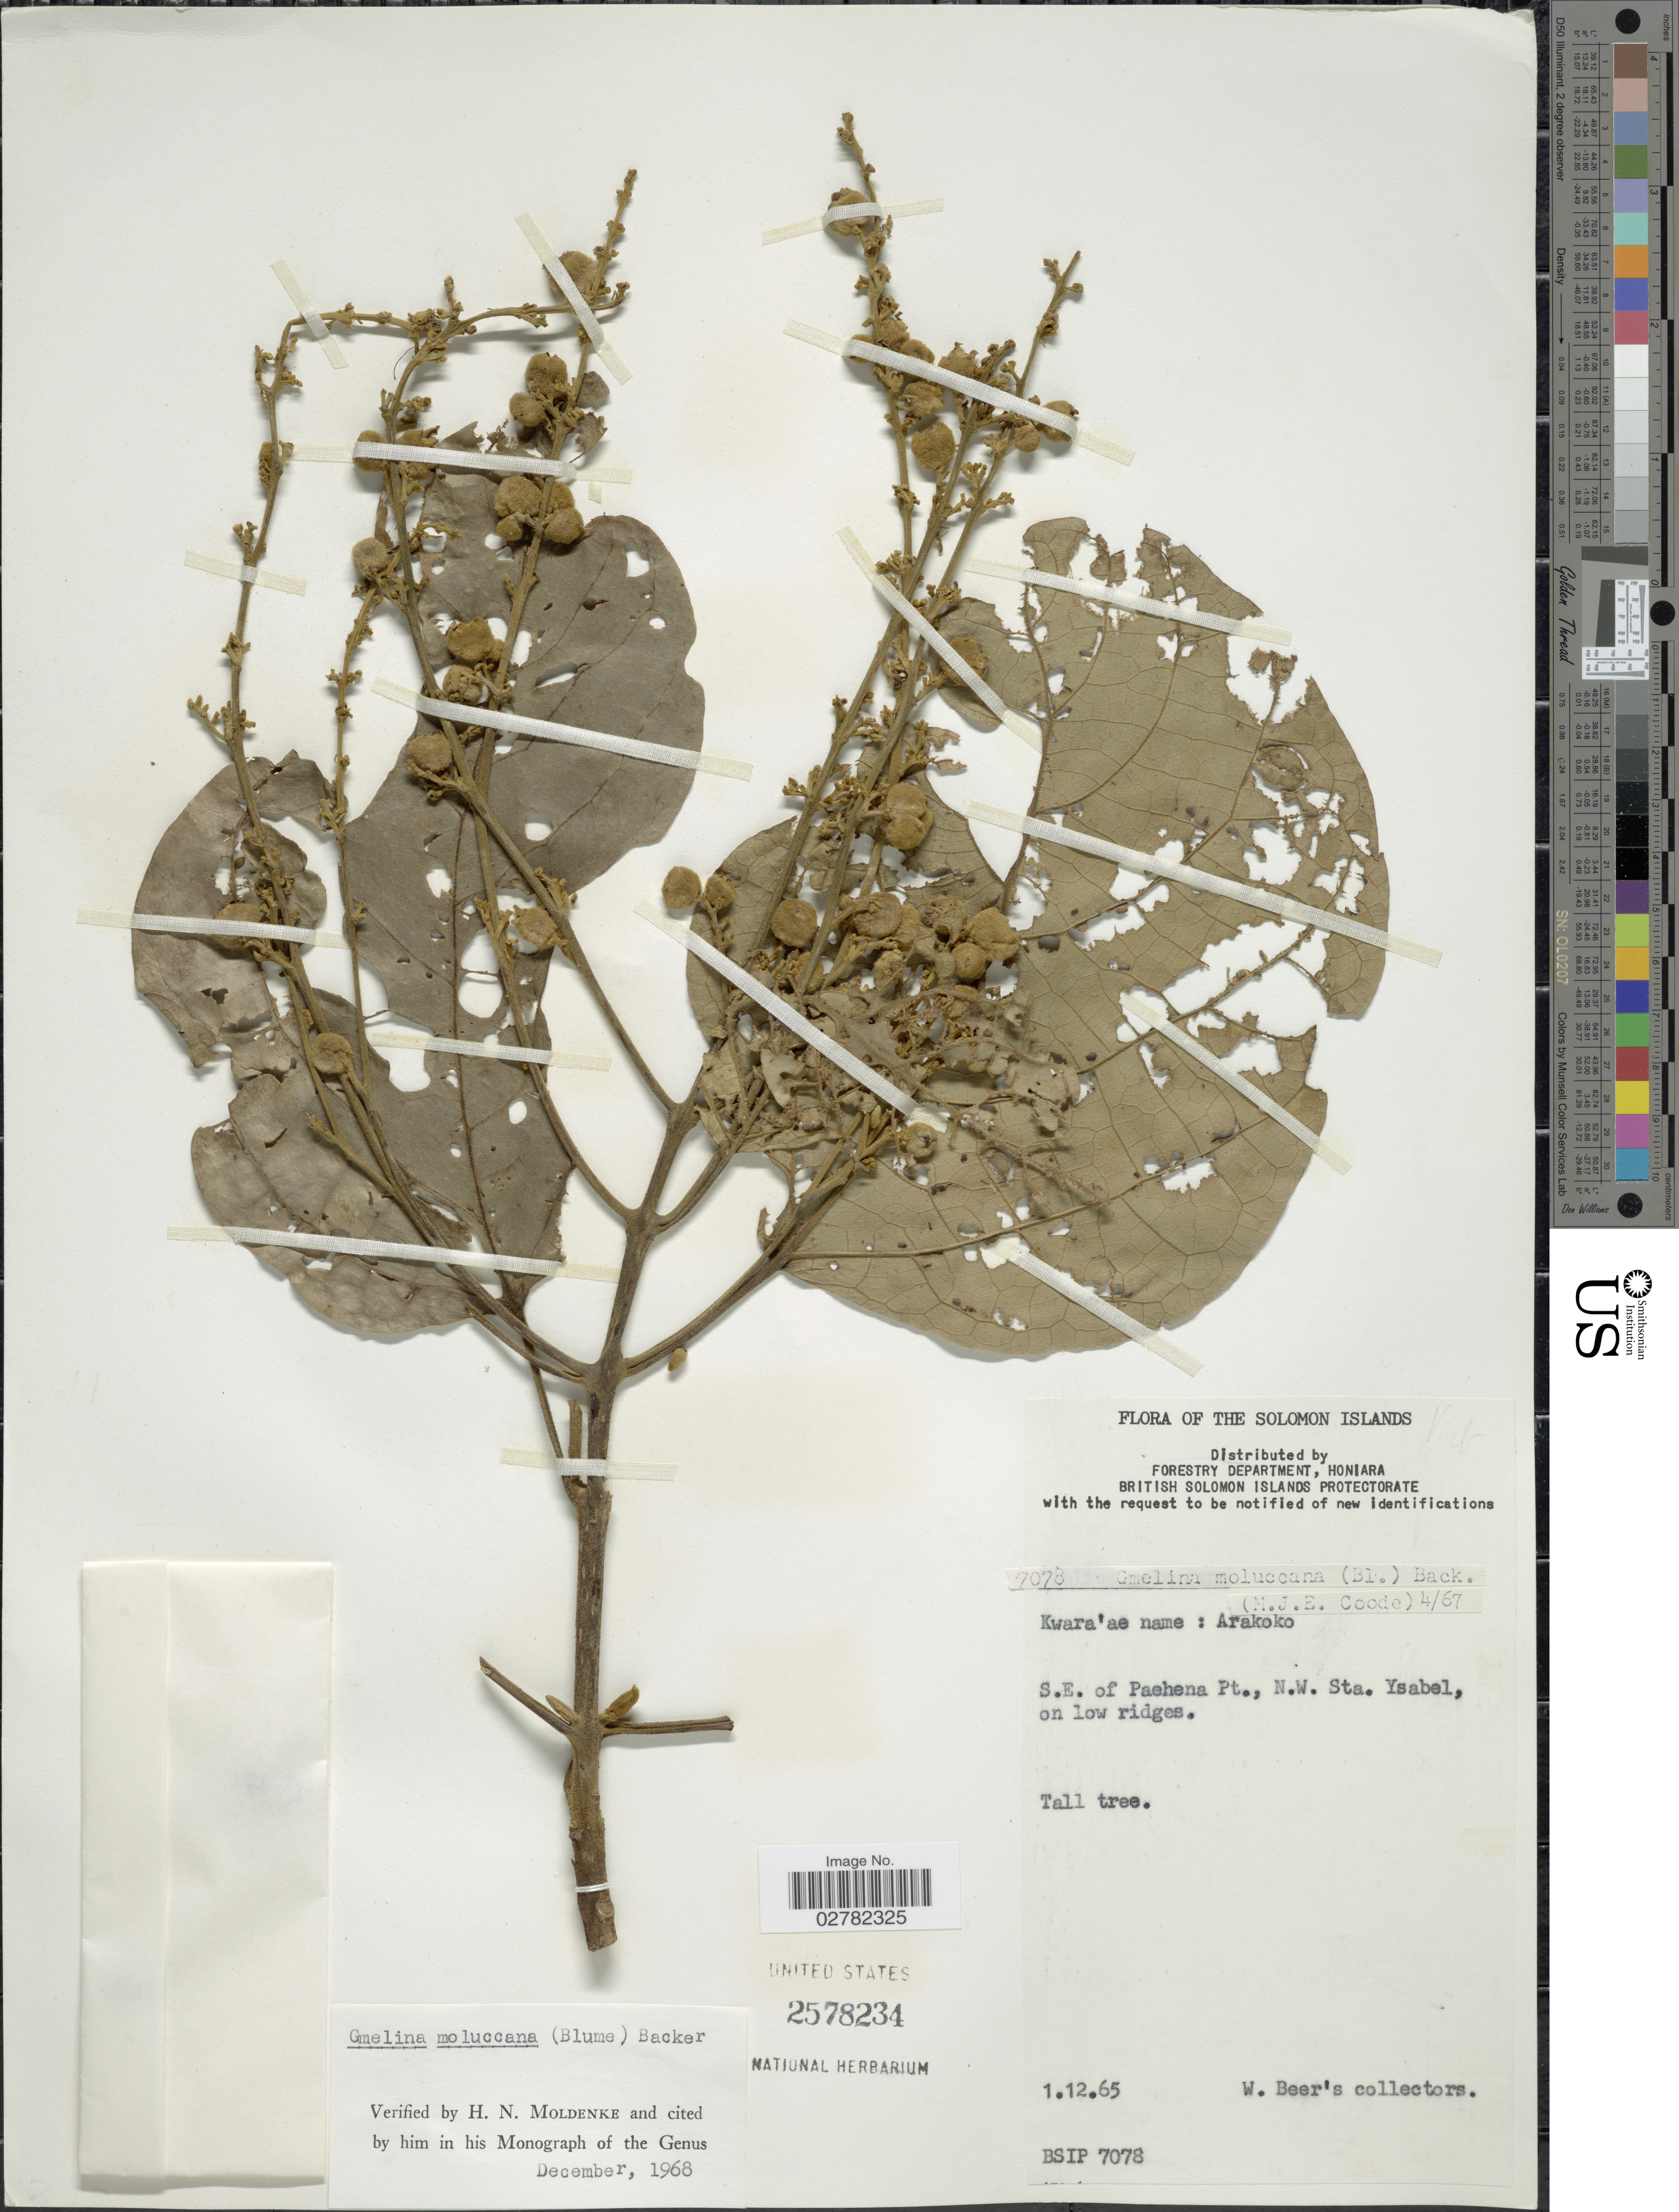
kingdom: Plantae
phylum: Tracheophyta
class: Magnoliopsida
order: Lamiales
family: Lamiaceae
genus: Gmelina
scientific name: Gmelina moluccana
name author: (Blume) Backer ex K. Heyne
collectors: Beer's Collectors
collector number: BSIP7078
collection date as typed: Transcribed d/m/y: 1/12/65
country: Solomon Islands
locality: S.E. of Paehena Pt., N.W. Sta. Ysabel, on low ridges.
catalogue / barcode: US 2578234